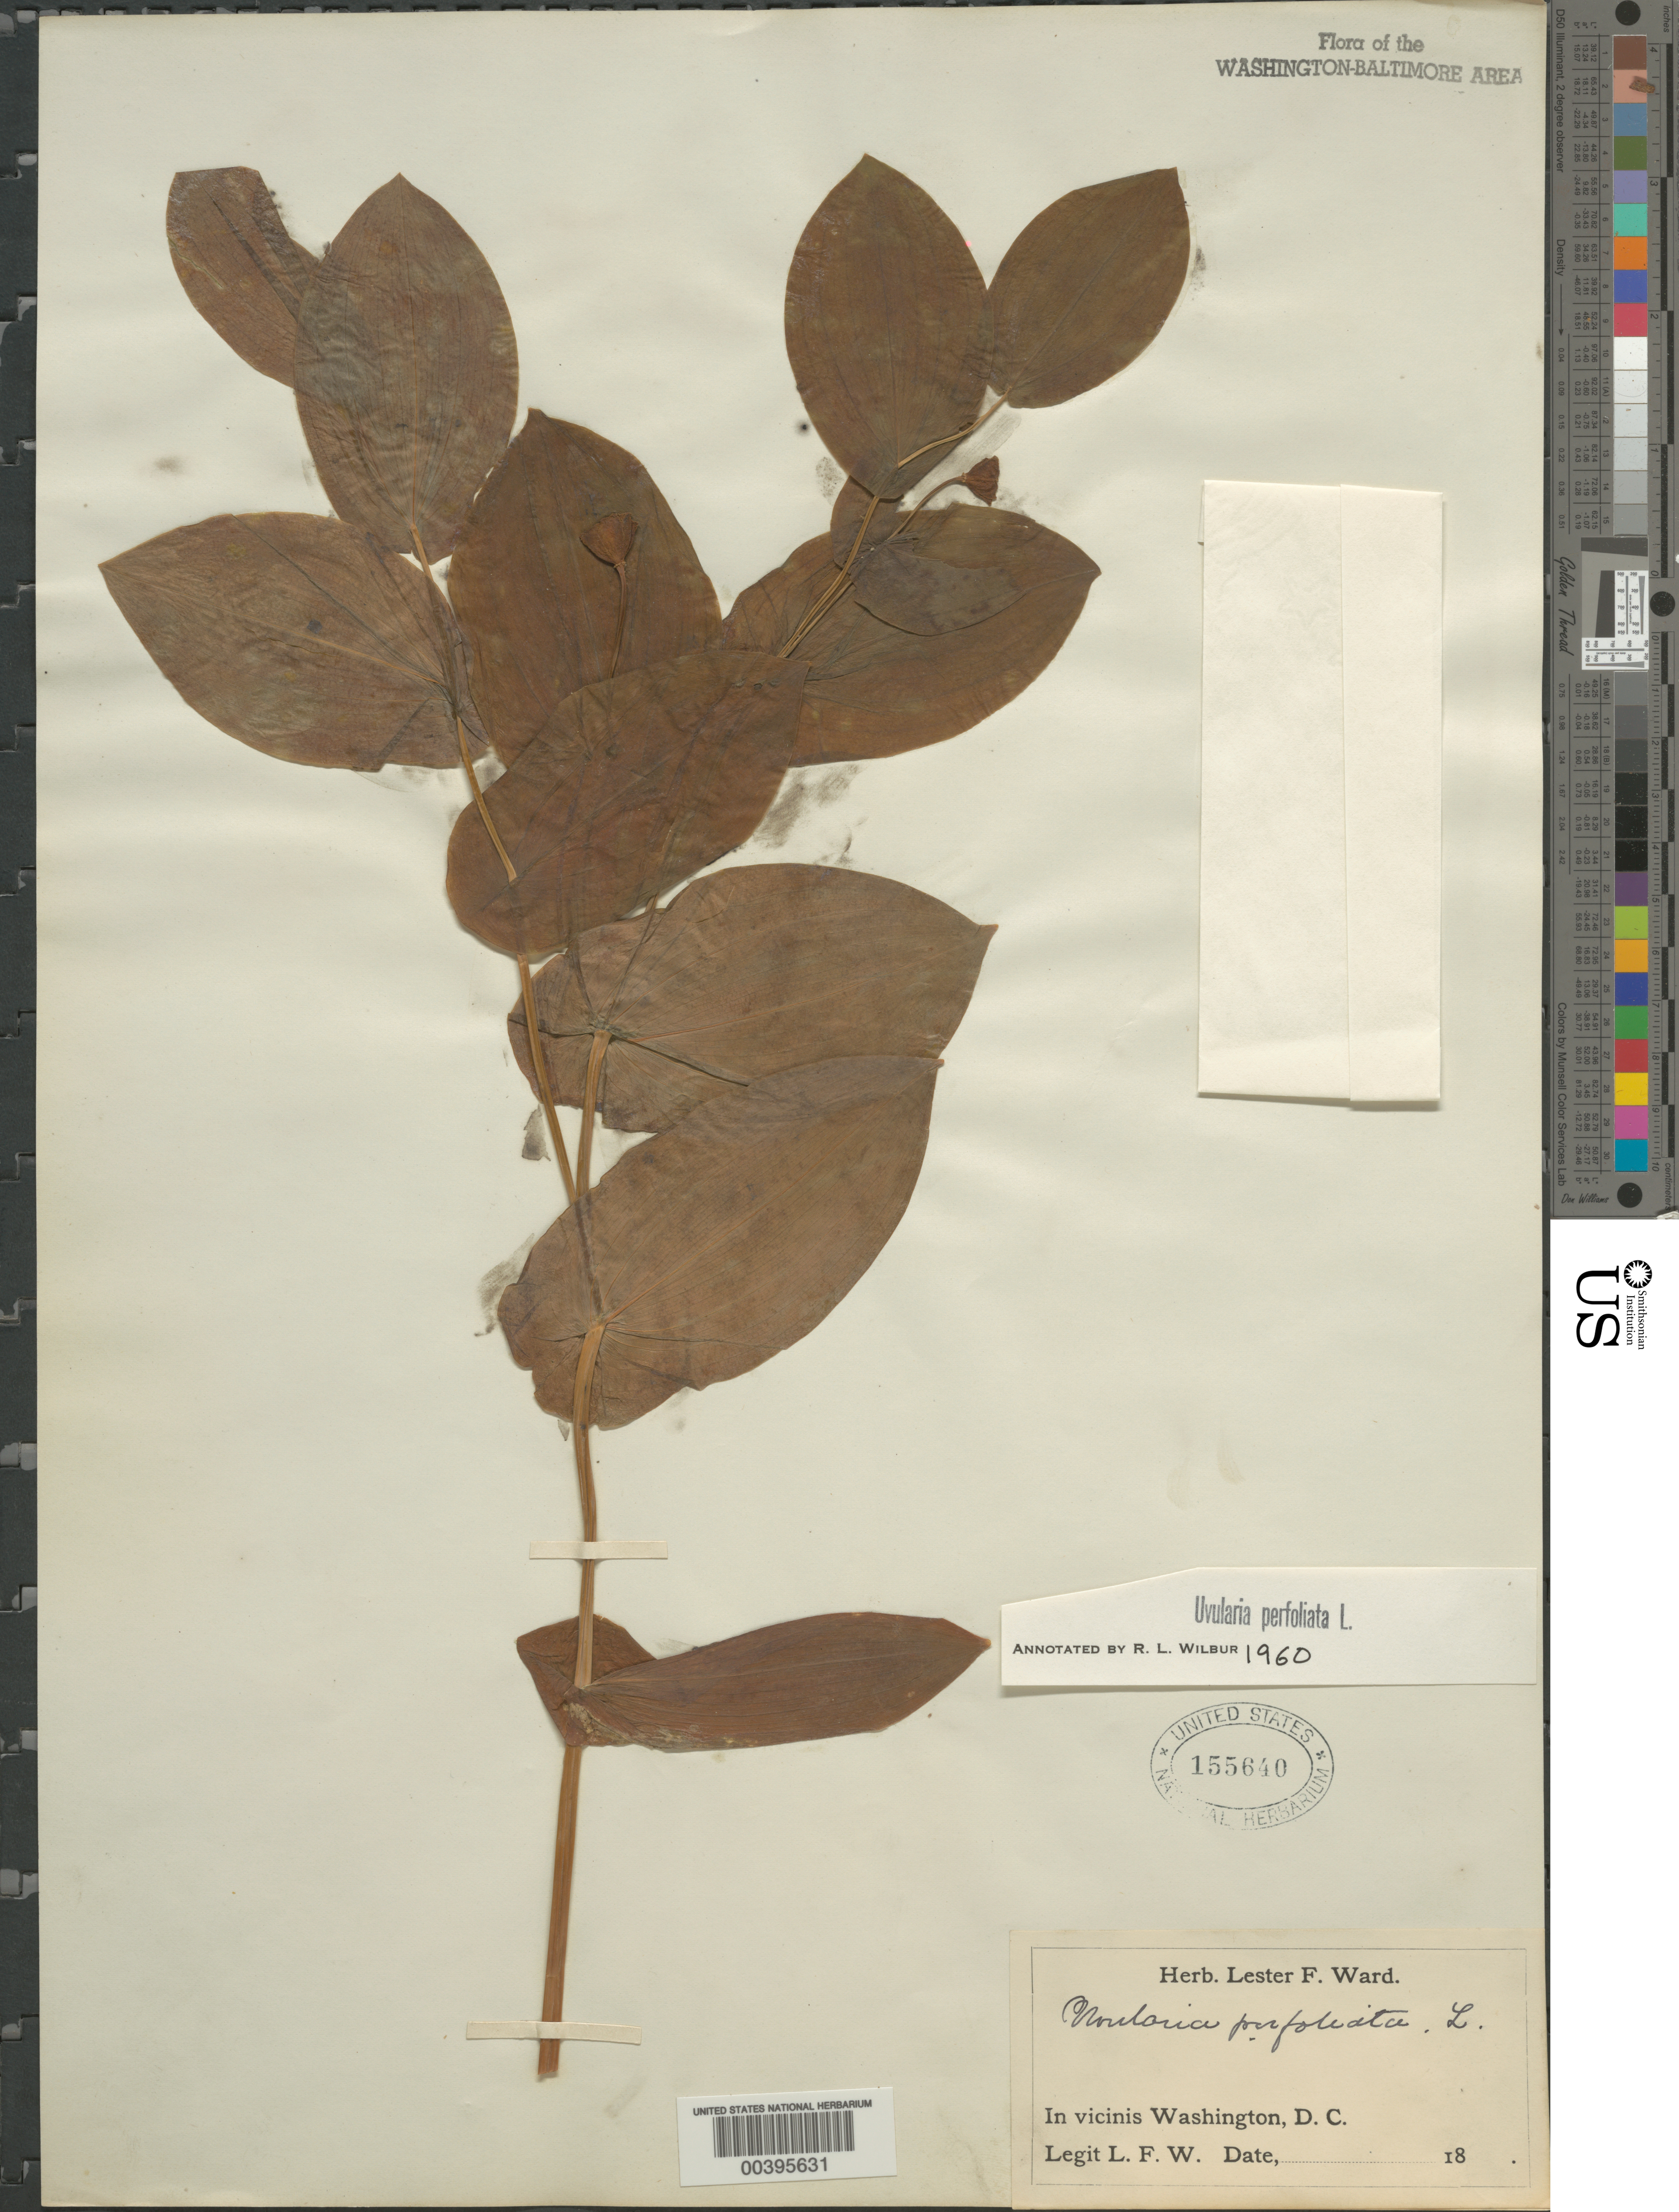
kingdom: Plantae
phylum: Tracheophyta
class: Liliopsida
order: Liliales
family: Colchicaceae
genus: Uvularia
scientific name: Uvularia perfoliata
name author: L.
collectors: L. F. Ward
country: United States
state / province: District of Columbia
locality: DC vicinity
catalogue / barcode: US 155640